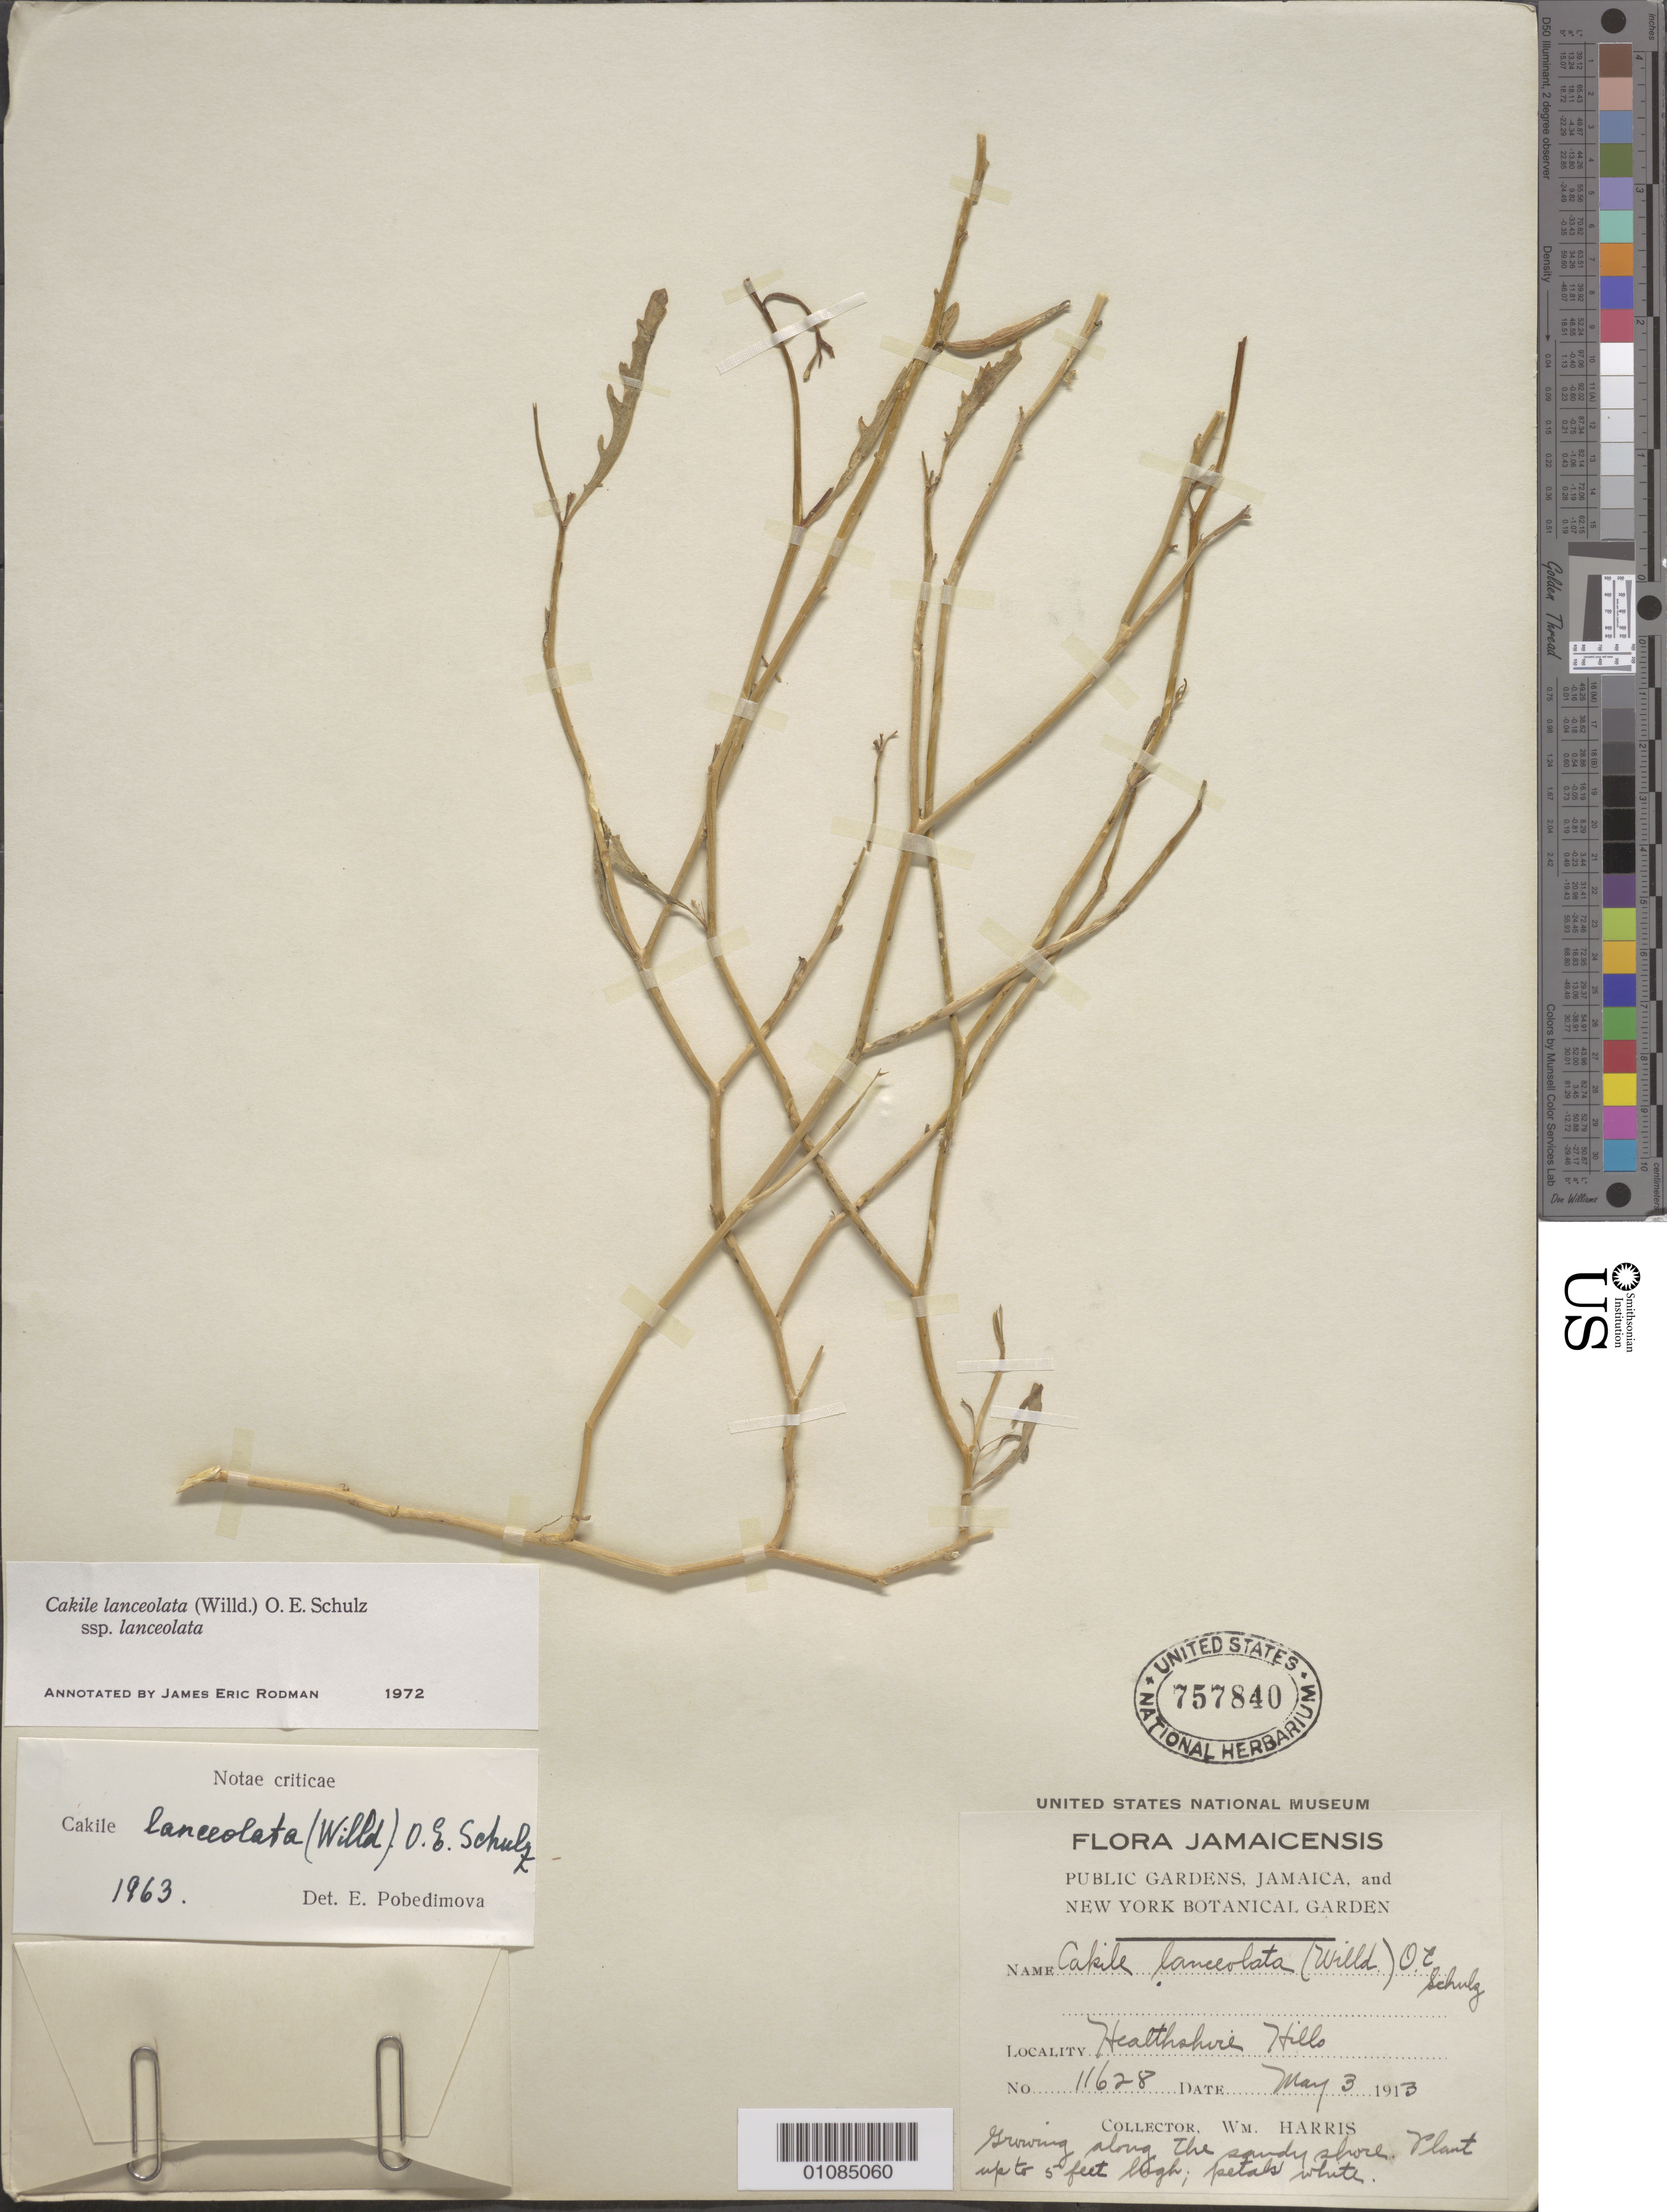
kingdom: Plantae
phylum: Tracheophyta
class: Magnoliopsida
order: Brassicales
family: Brassicaceae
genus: Cakile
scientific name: Cakile lanceolata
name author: (Willd.) O.E. Schulz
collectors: W. Harris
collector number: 11628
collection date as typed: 03 May 1913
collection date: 1913-05-03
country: Jamaica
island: Jamaica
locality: Jamaica. Healthshire Hills (?)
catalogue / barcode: US 757840